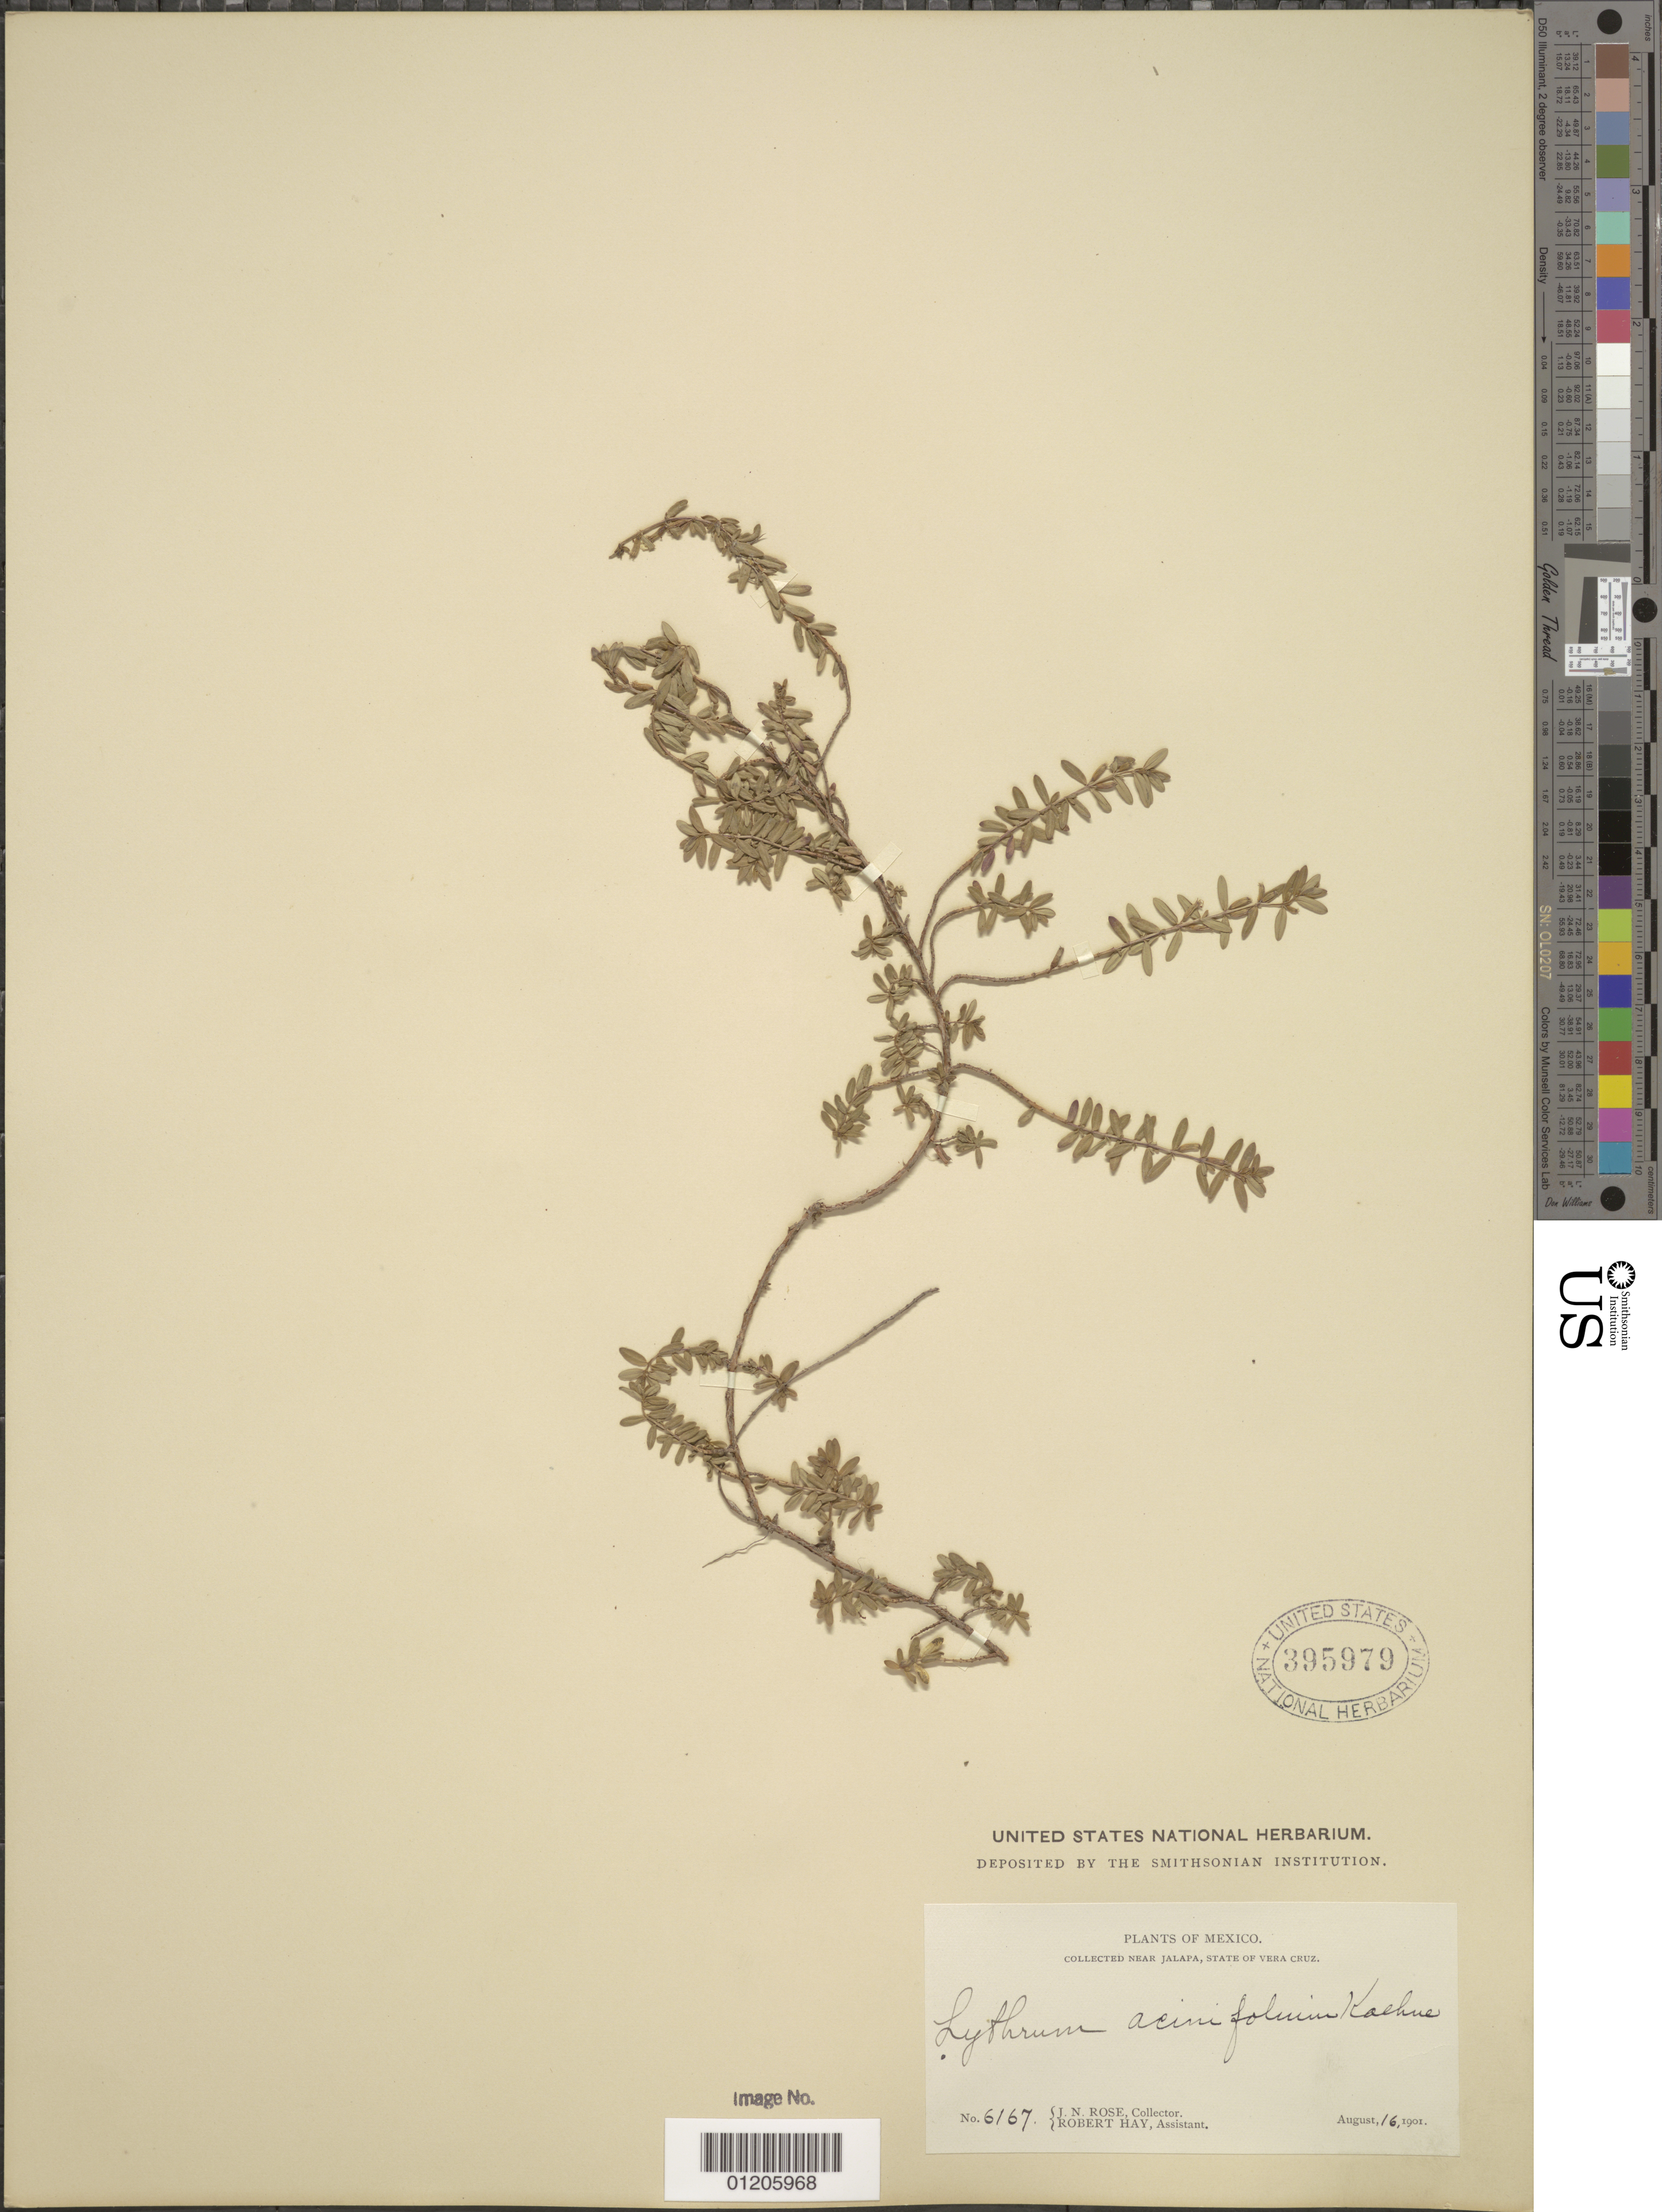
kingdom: Plantae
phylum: Tracheophyta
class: Magnoliopsida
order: Myrtales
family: Lythraceae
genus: Lythrum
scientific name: Lythrum acinifolium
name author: Sessé & Moc. ex Koehne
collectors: J. N. Rose & R. Hay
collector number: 6167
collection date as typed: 16 Aug 1901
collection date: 1901-08-16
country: Mexico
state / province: Veracruz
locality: Near Jalapa, State of Veracruz.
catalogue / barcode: US 395979